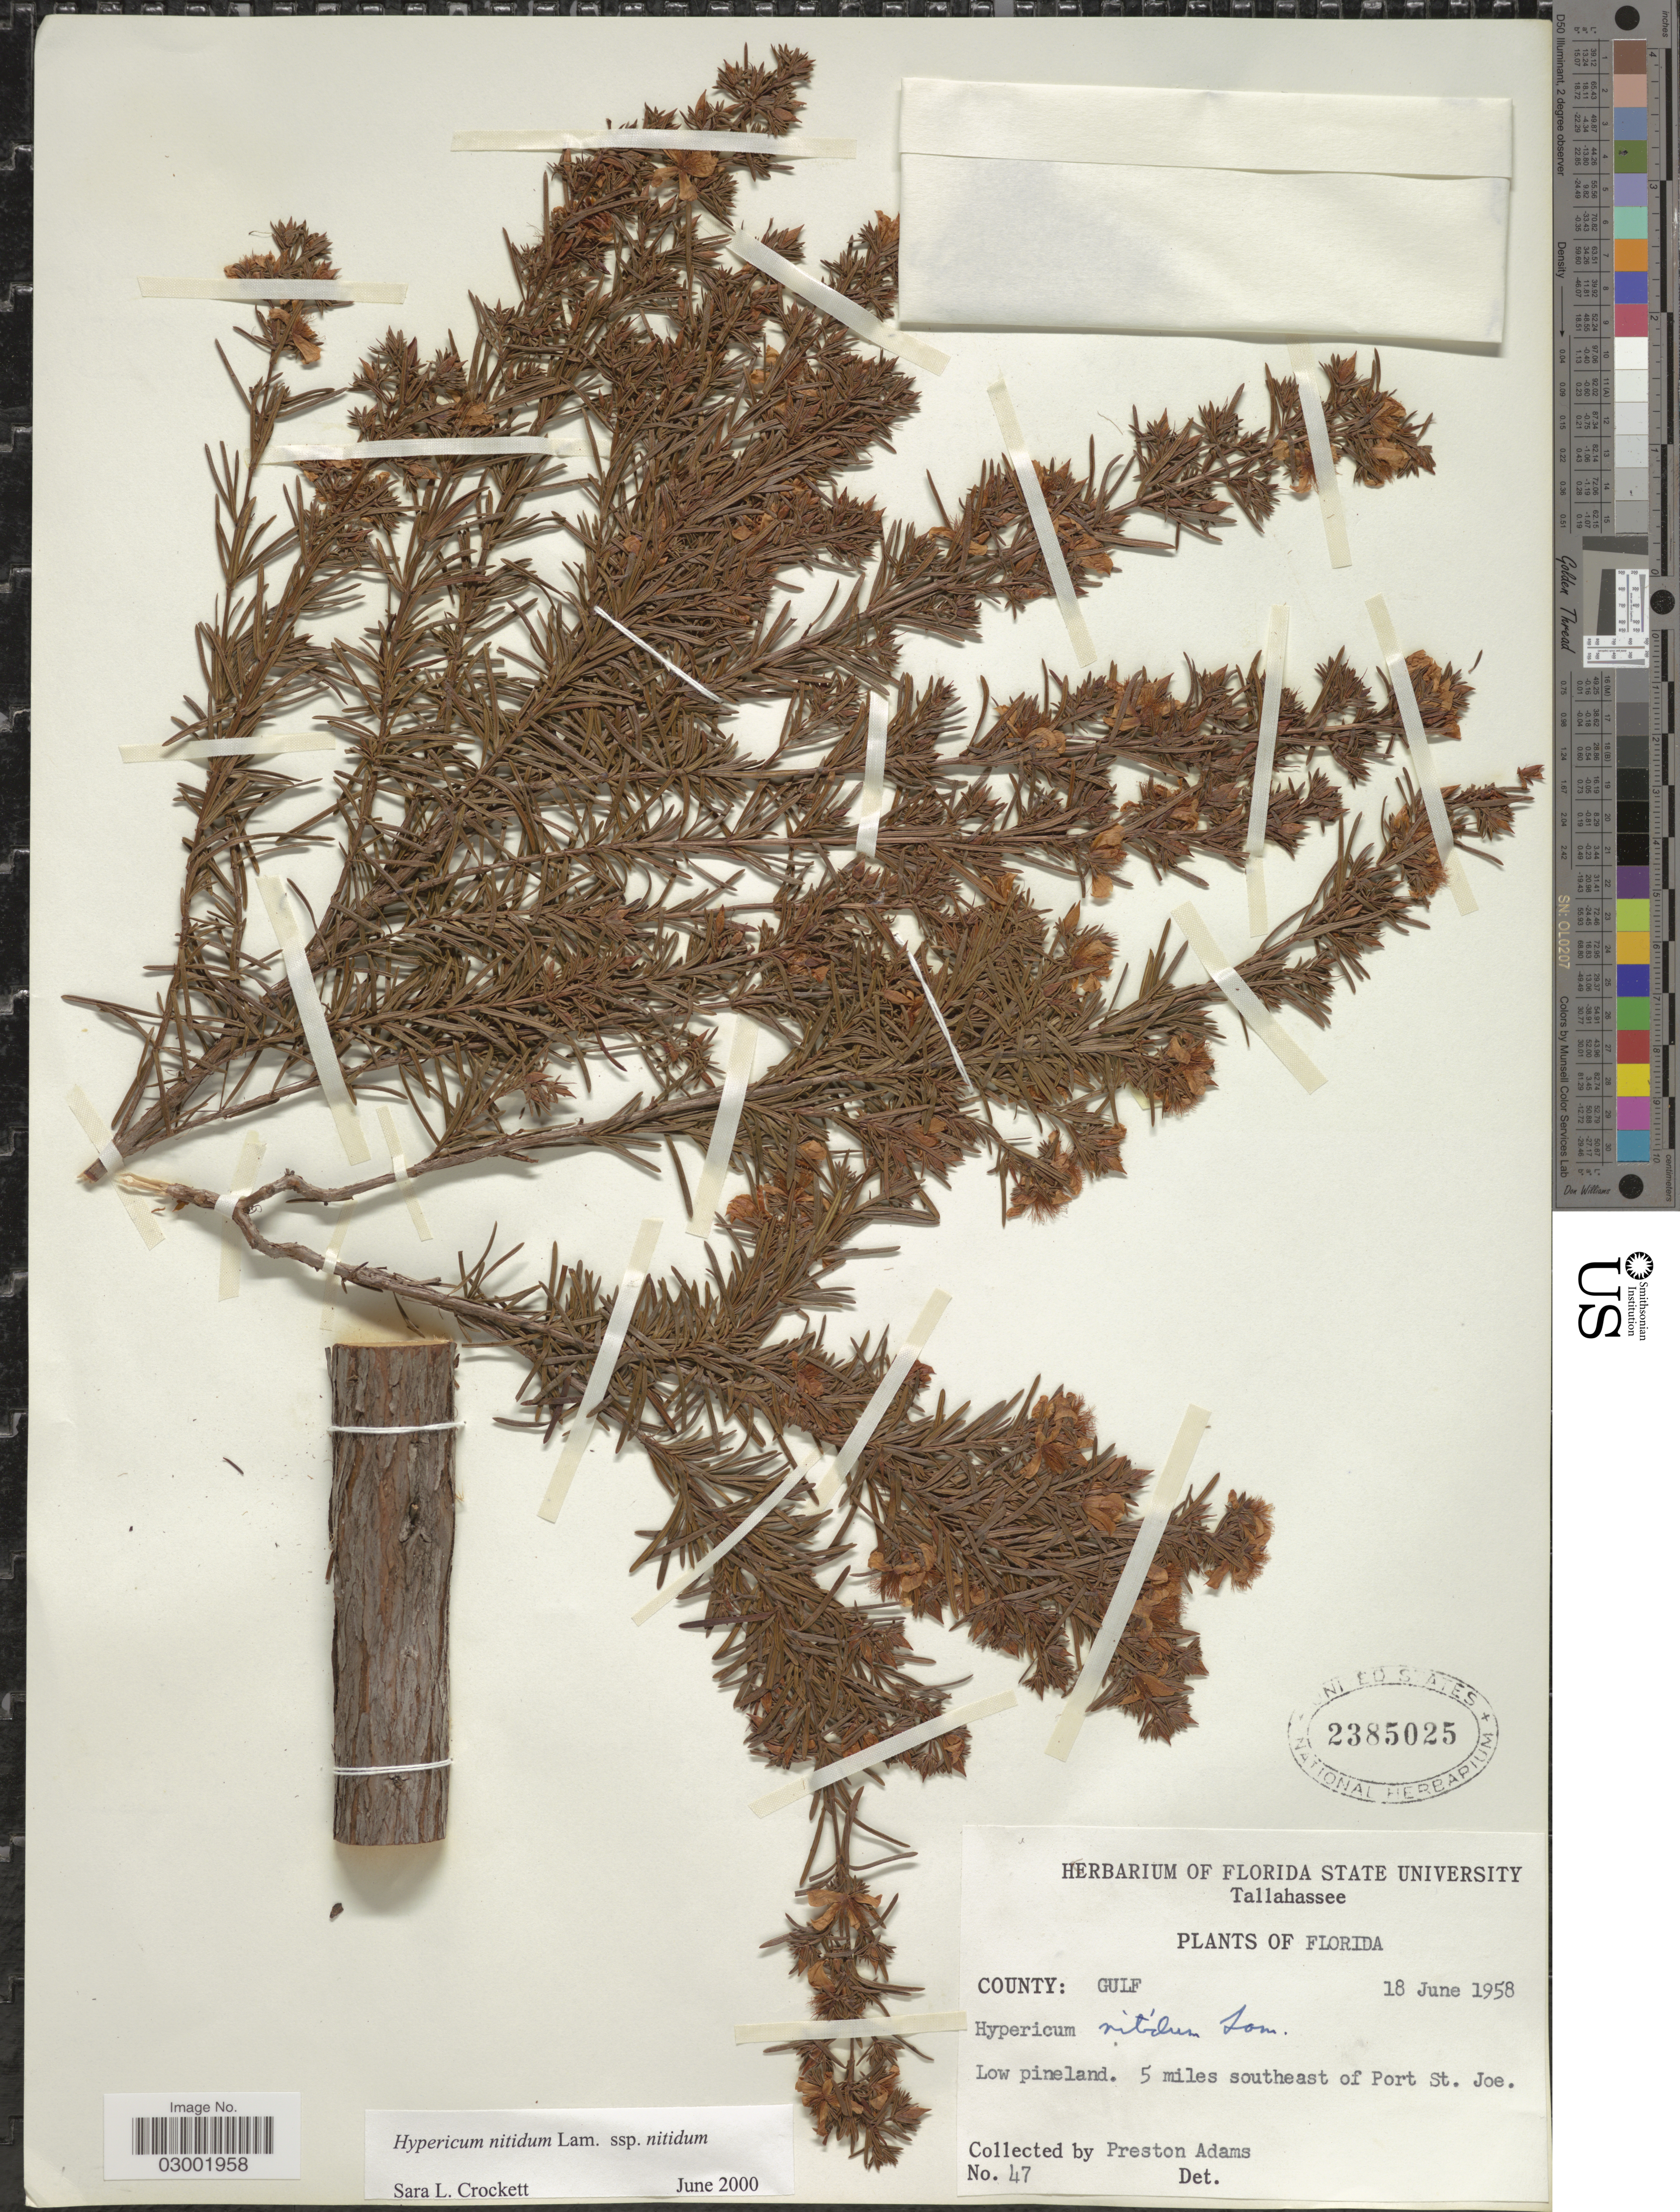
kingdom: Plantae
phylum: Tracheophyta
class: Magnoliopsida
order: Malpighiales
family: Hypericaceae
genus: Hypericum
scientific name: Hypericum nitidum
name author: Lam.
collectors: P. Adams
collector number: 47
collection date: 1958-06-18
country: United States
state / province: Florida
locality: County: Gulf, 5 miles southeast of Port St. Joe.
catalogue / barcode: US 2385025